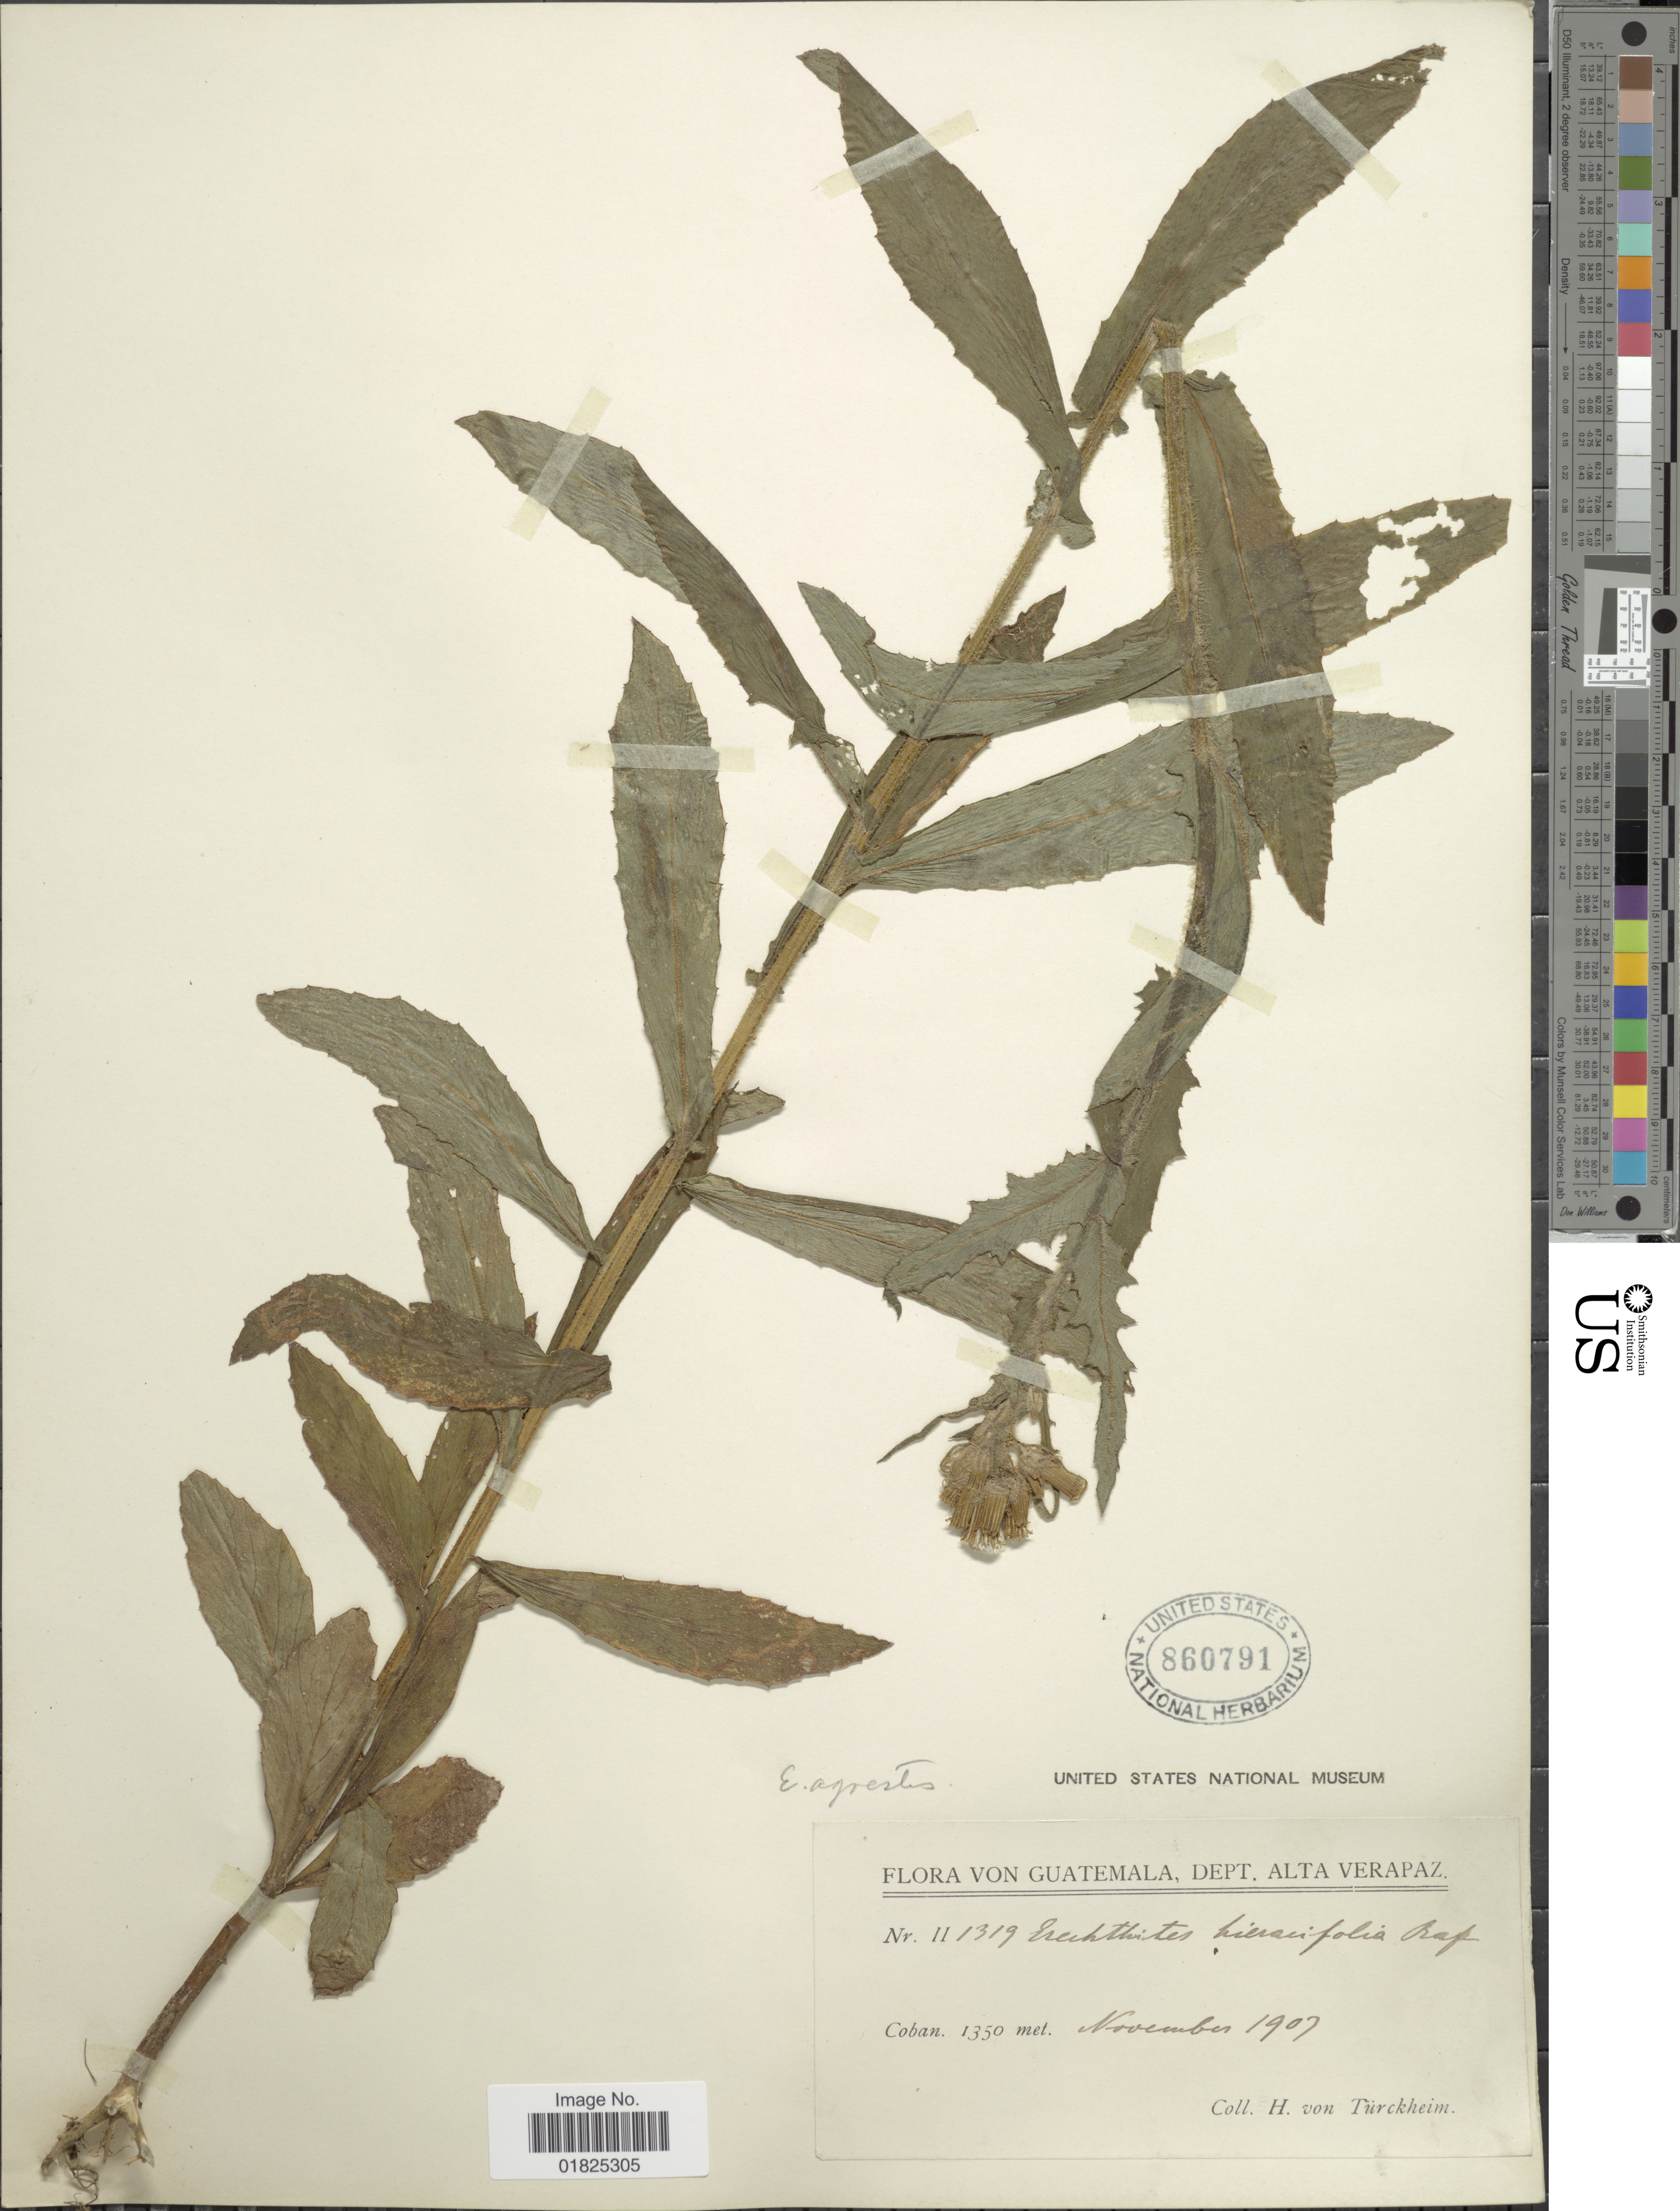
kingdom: Plantae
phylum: Tracheophyta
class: Magnoliopsida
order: Asterales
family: Asteraceae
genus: Erechtites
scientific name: Erechtites hieraciifolius var. cacaliodes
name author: (Fisch. ex Spreng.) Less. ex Griseb.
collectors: H. von Türckheim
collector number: II1319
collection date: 1907-11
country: Guatemala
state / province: Alta Verapaz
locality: Coban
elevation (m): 1350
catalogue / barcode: US 860791